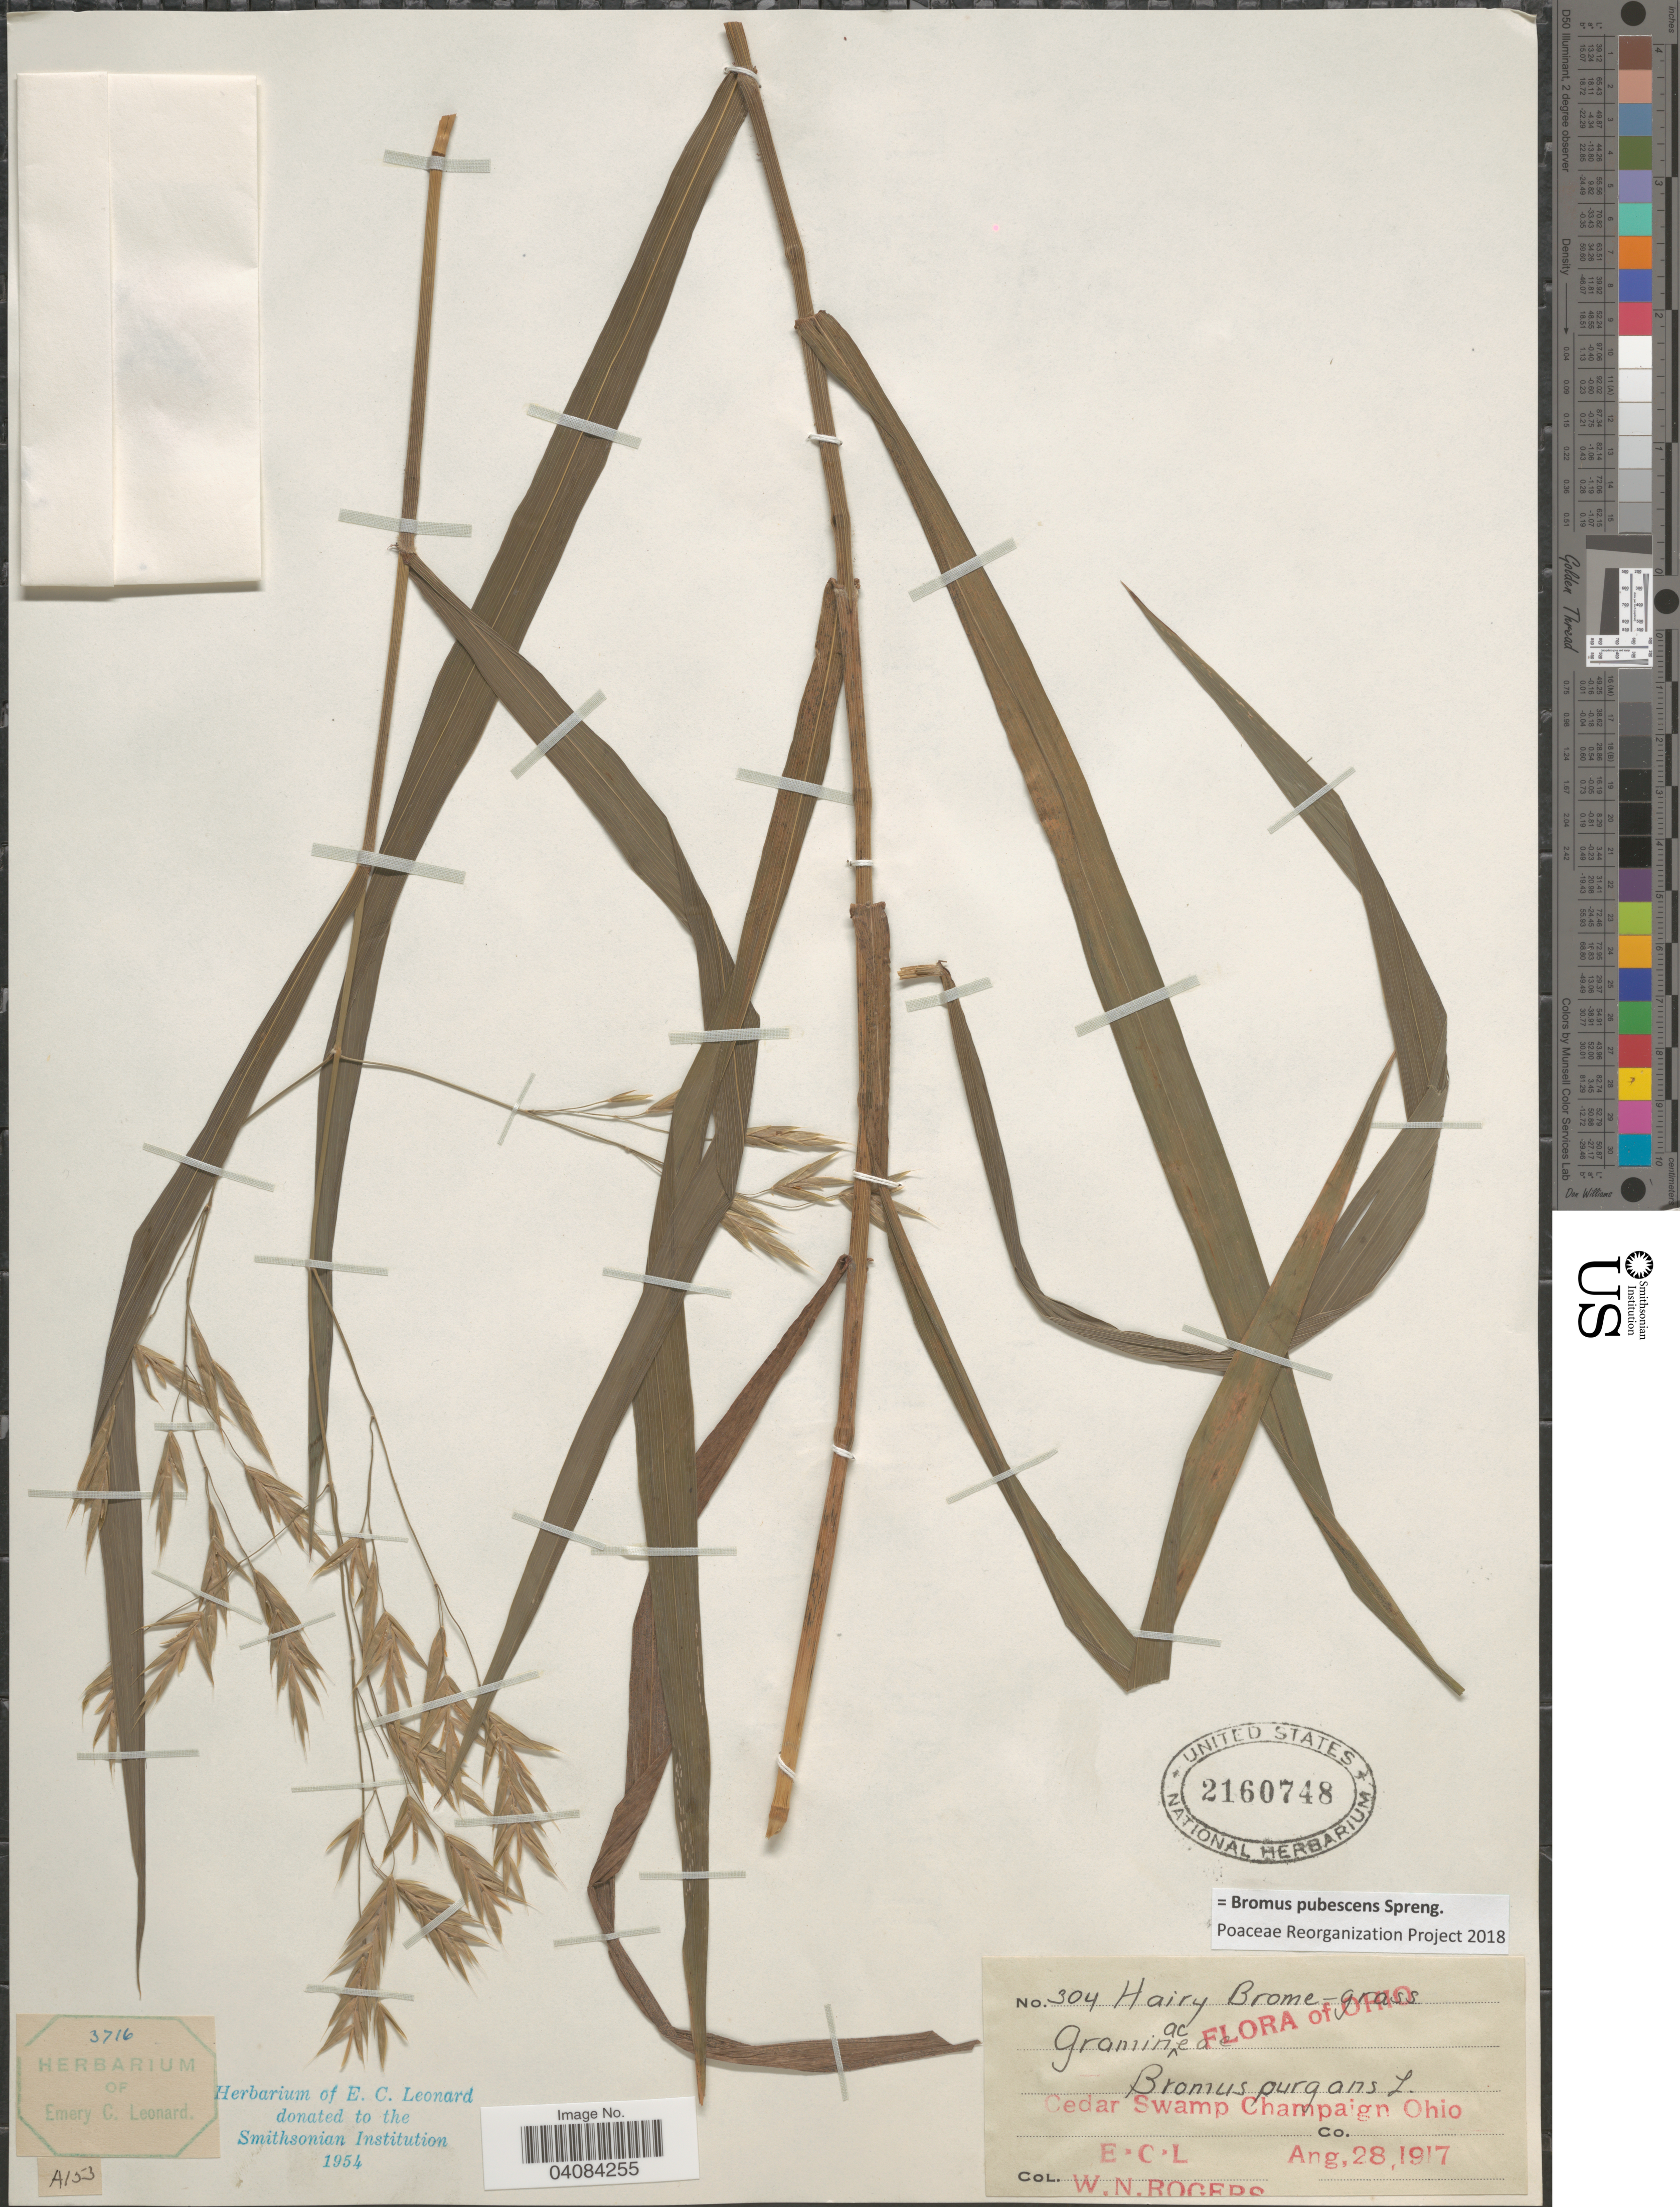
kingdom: Plantae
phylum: Tracheophyta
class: Liliopsida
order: Poales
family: Poaceae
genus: Bromus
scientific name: Bromus pubescens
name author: Muhl. ex Willd.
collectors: E. C. Leonard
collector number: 304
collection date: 1917-08-28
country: United States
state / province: Ohio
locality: Cedar Swamp Champaign Co.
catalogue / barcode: US 2160748